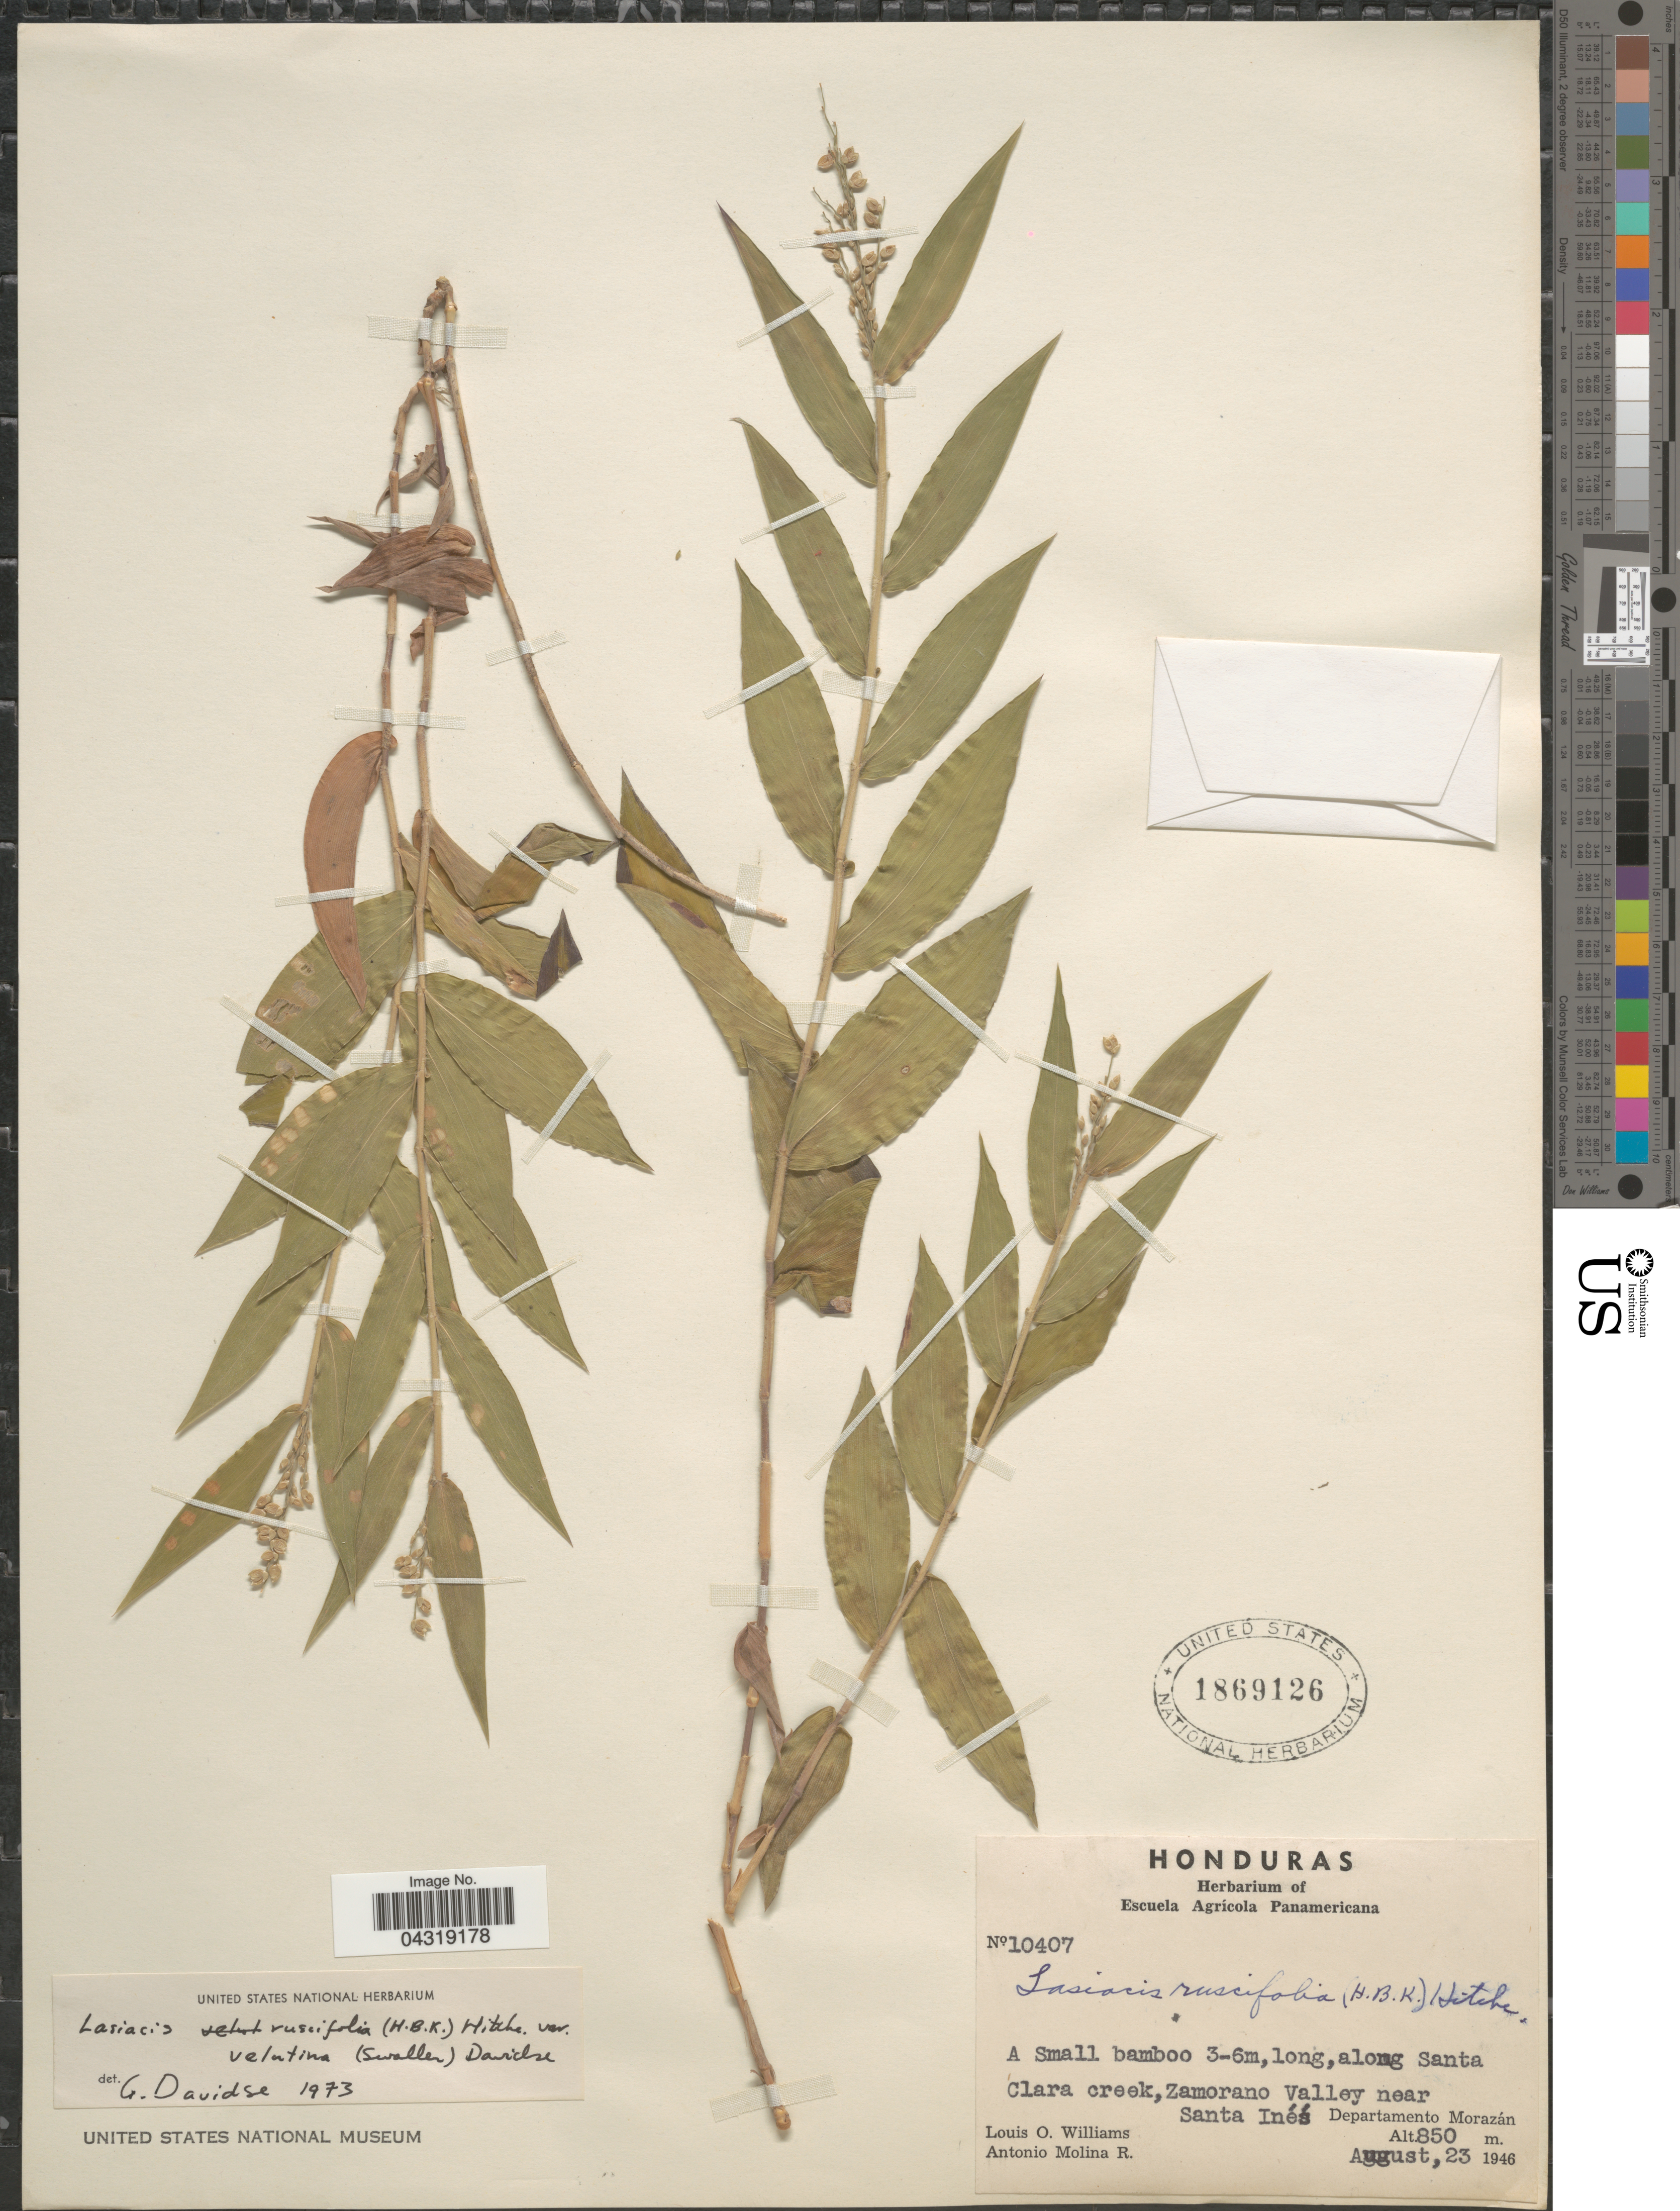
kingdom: Plantae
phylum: Tracheophyta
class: Liliopsida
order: Poales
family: Poaceae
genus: Lasiacis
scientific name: Lasiacis ruscifolia var. velutina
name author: (Swallen) Davidse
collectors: L. O. Williams & A. Molina R.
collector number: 10407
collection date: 1946-08-23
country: Honduras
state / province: Fco. Morazán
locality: Along Santa Clara creek, Zamorano Valley near Santa Inés. Departamento Morazán.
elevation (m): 850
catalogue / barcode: US 1869126